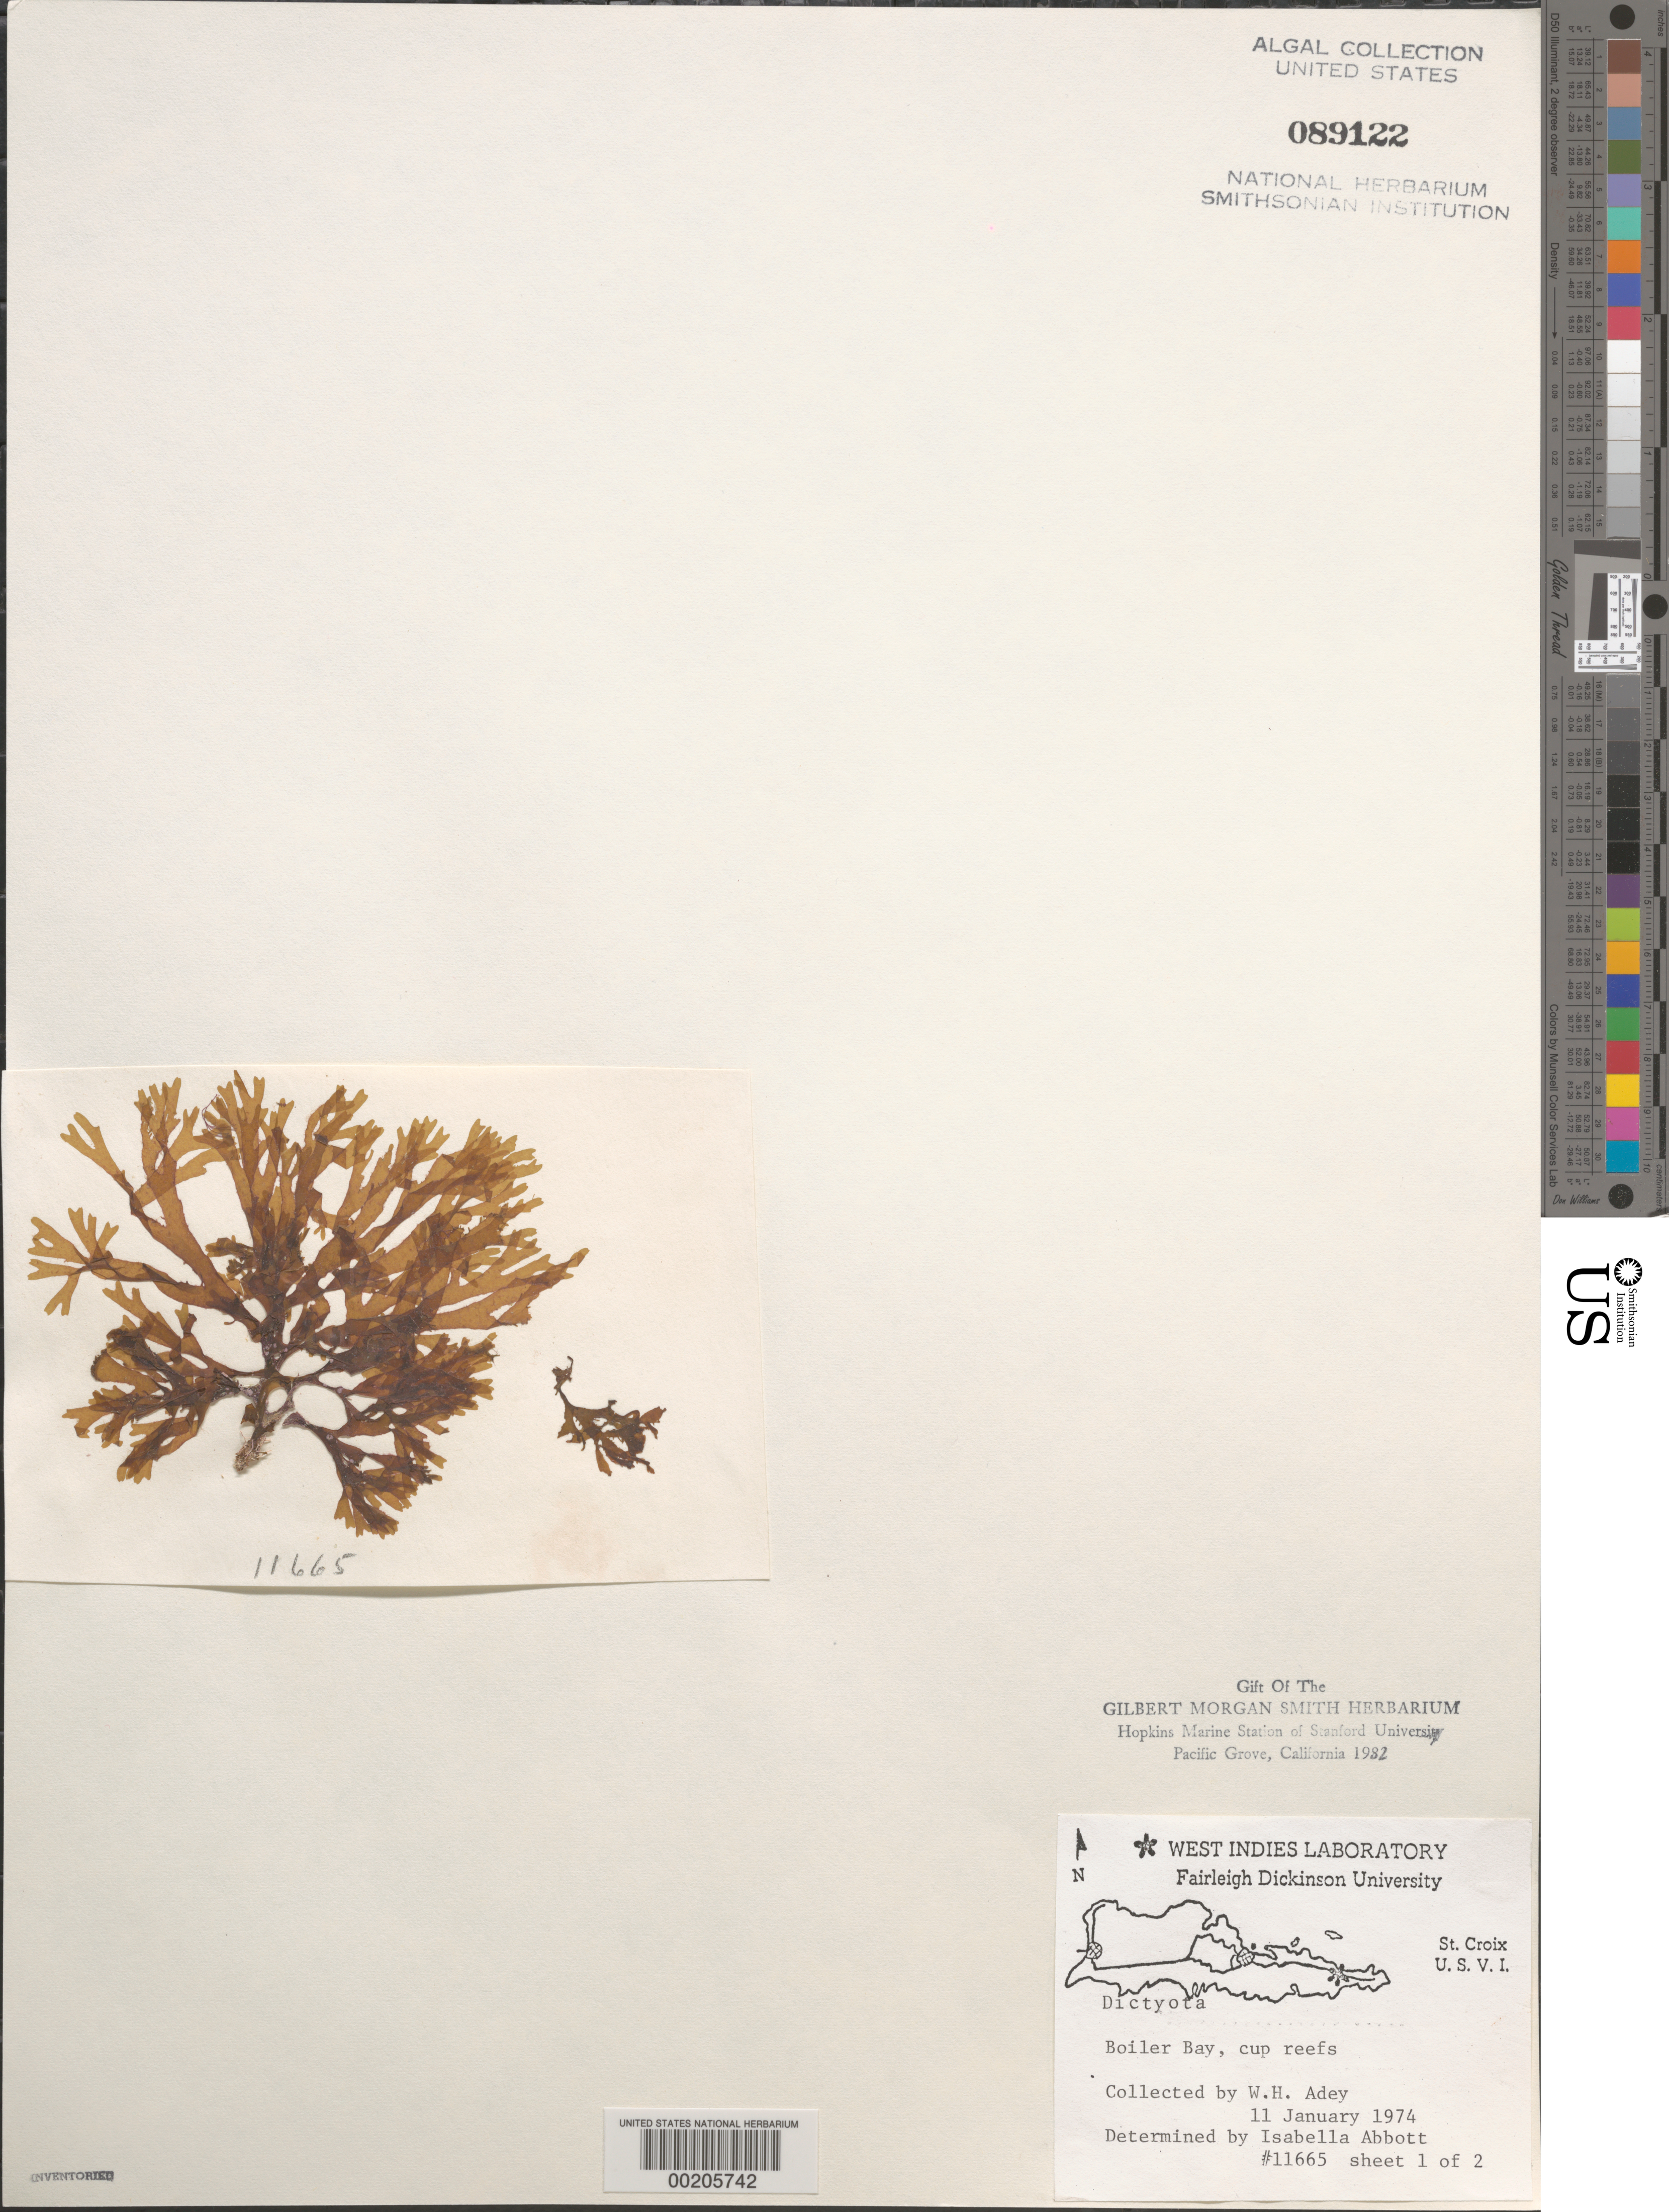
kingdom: Chromista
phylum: Ochrophyta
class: Phaeophyceae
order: Dictyotales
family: Dictyotaceae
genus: Dictyota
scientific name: Dictyota sp.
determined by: Abbott, Isabella A.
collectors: W. H. Adey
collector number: IAA 11665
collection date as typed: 11 Jan 1974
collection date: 1974-01-11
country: U.S. Virgin Islands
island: St. Croix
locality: Boiler Bay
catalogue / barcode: US 89122